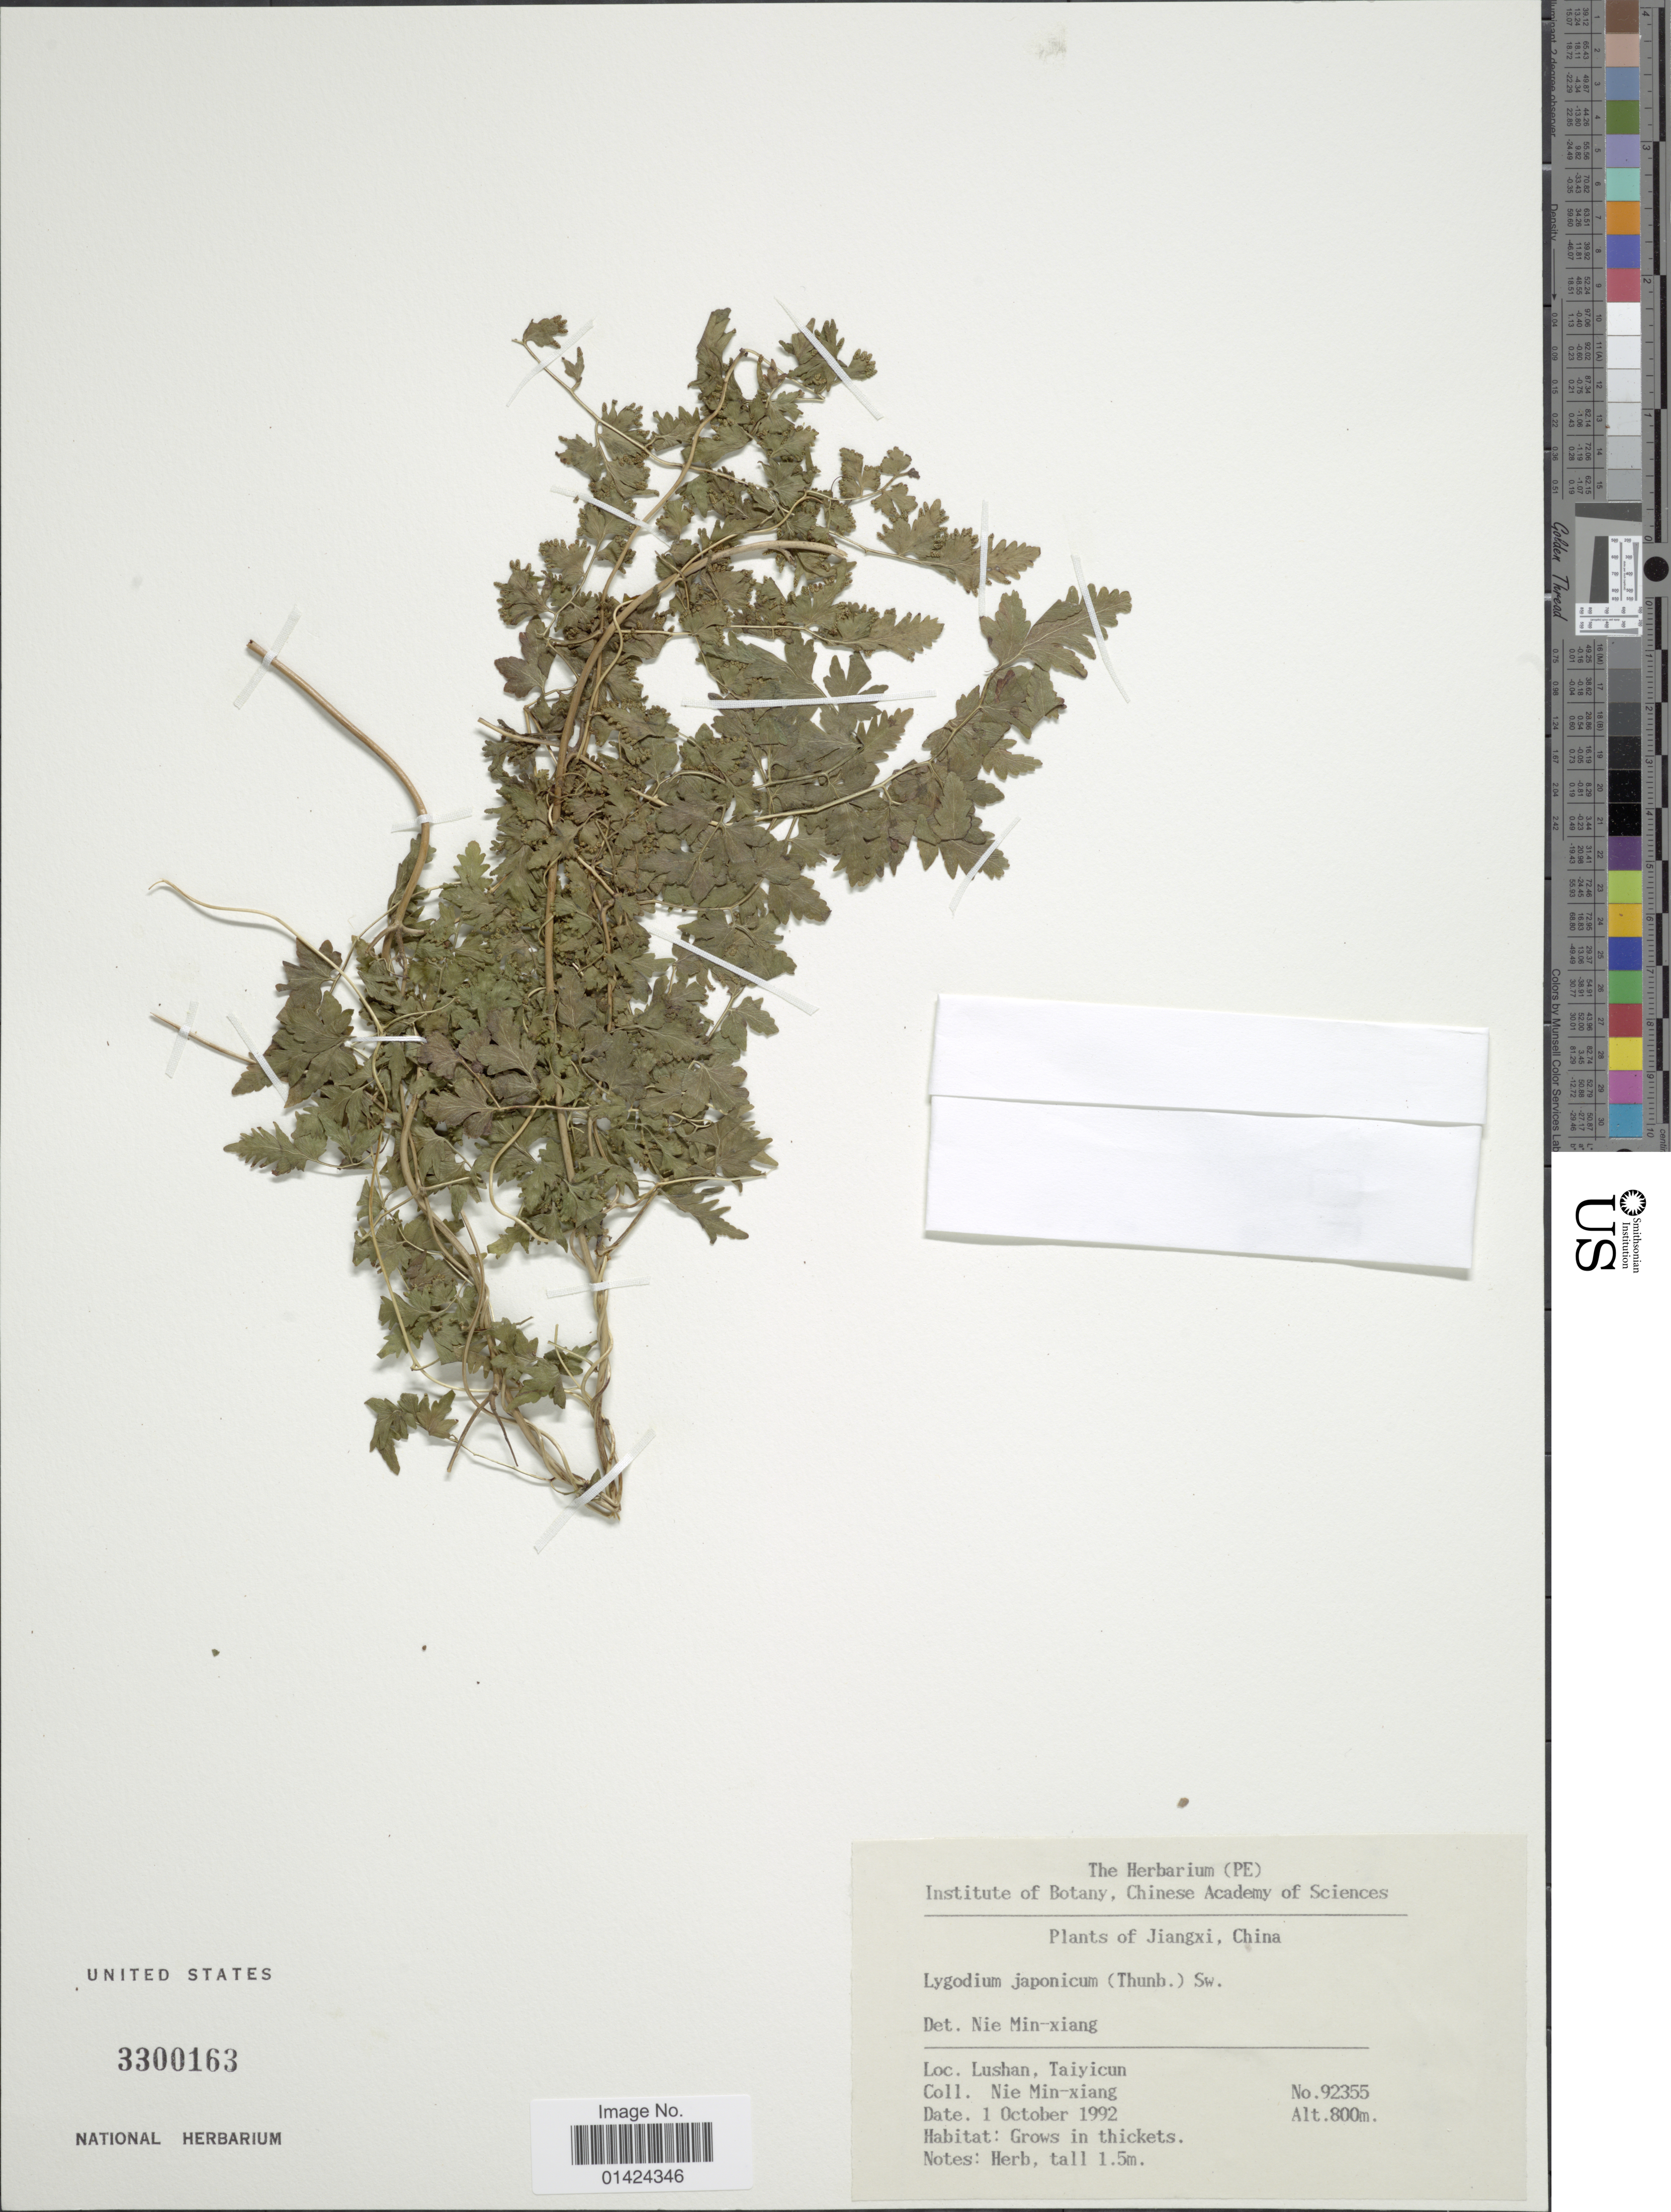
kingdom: Plantae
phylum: Tracheophyta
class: Polypodiopsida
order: Schizaeales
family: Lygodiaceae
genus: Lygodium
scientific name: Lygodium japonicum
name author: (Thunb.) Sw.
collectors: M. Nie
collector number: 92355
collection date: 1992-10-01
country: China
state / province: Jiangxi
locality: Lushan, Taiyicun.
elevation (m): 800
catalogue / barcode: US 3300163